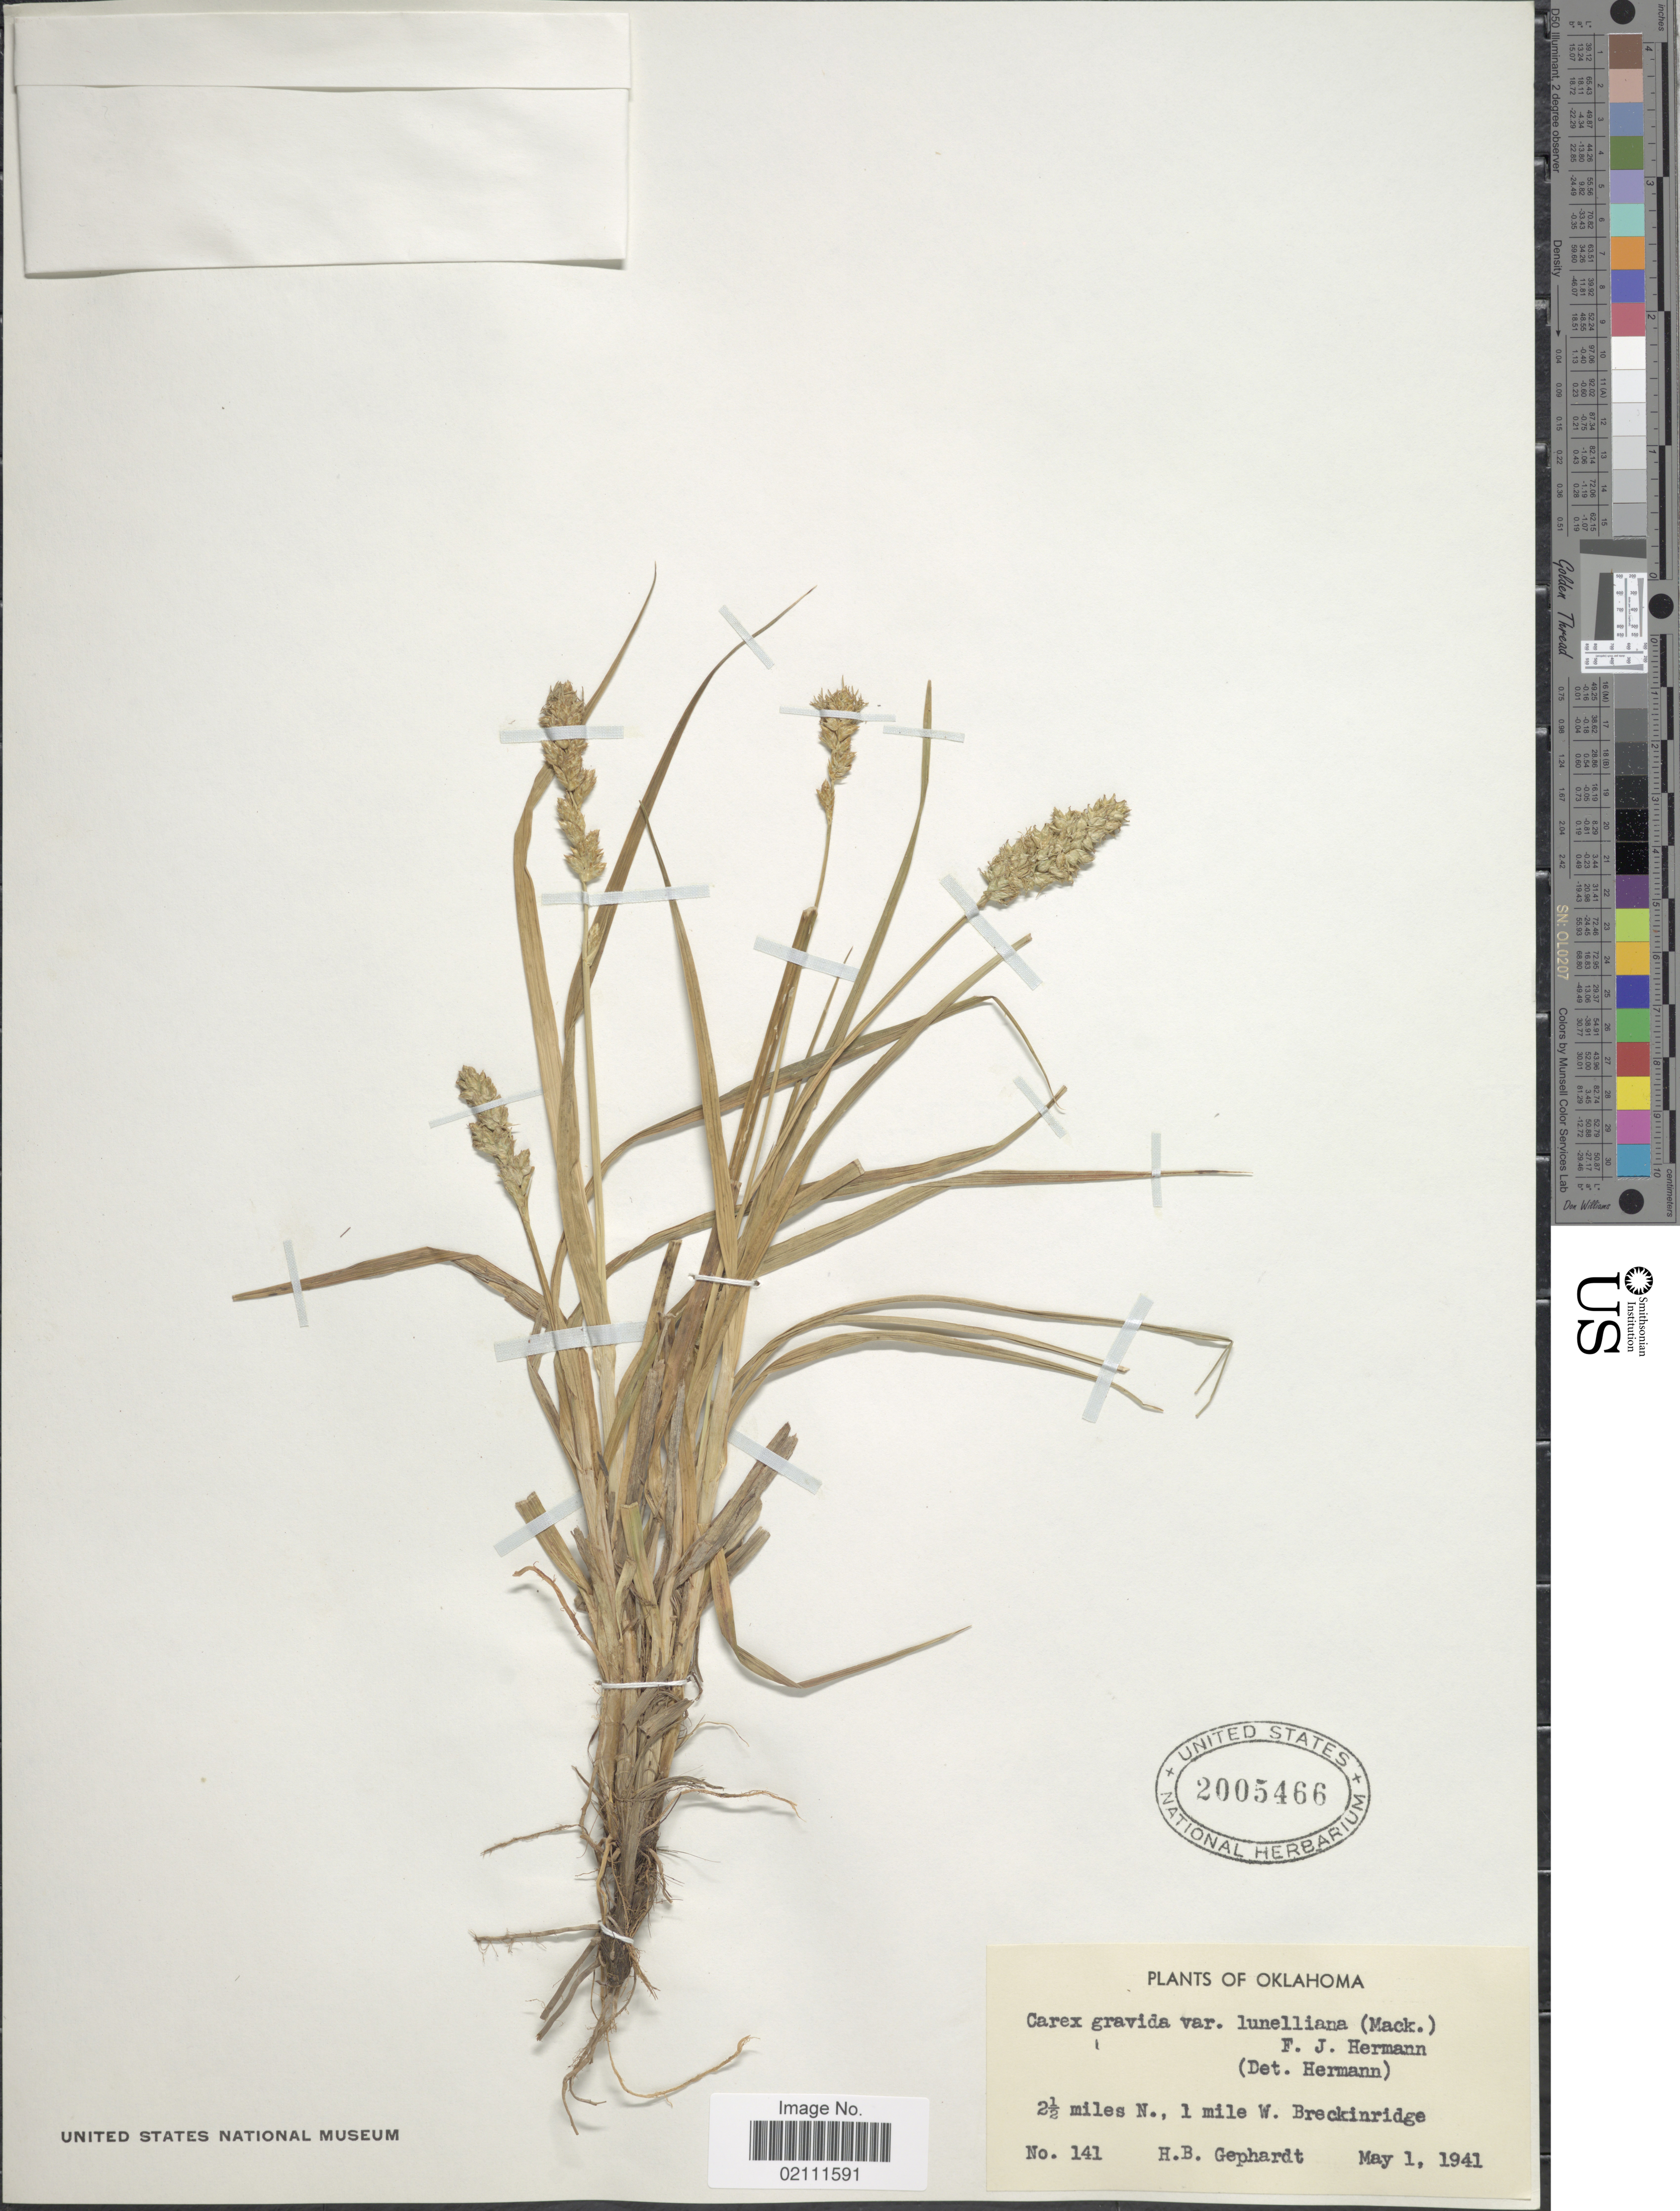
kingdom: Plantae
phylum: Tracheophyta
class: Liliopsida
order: Poales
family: Cyperaceae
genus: Carex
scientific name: Carex granularis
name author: Muhl. ex Willd.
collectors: H. Gephardt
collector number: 141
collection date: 1941-05-01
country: United States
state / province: Oklahoma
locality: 2 1/2 miles N., 1 mile W. Breckinridge.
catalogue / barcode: US 2005466